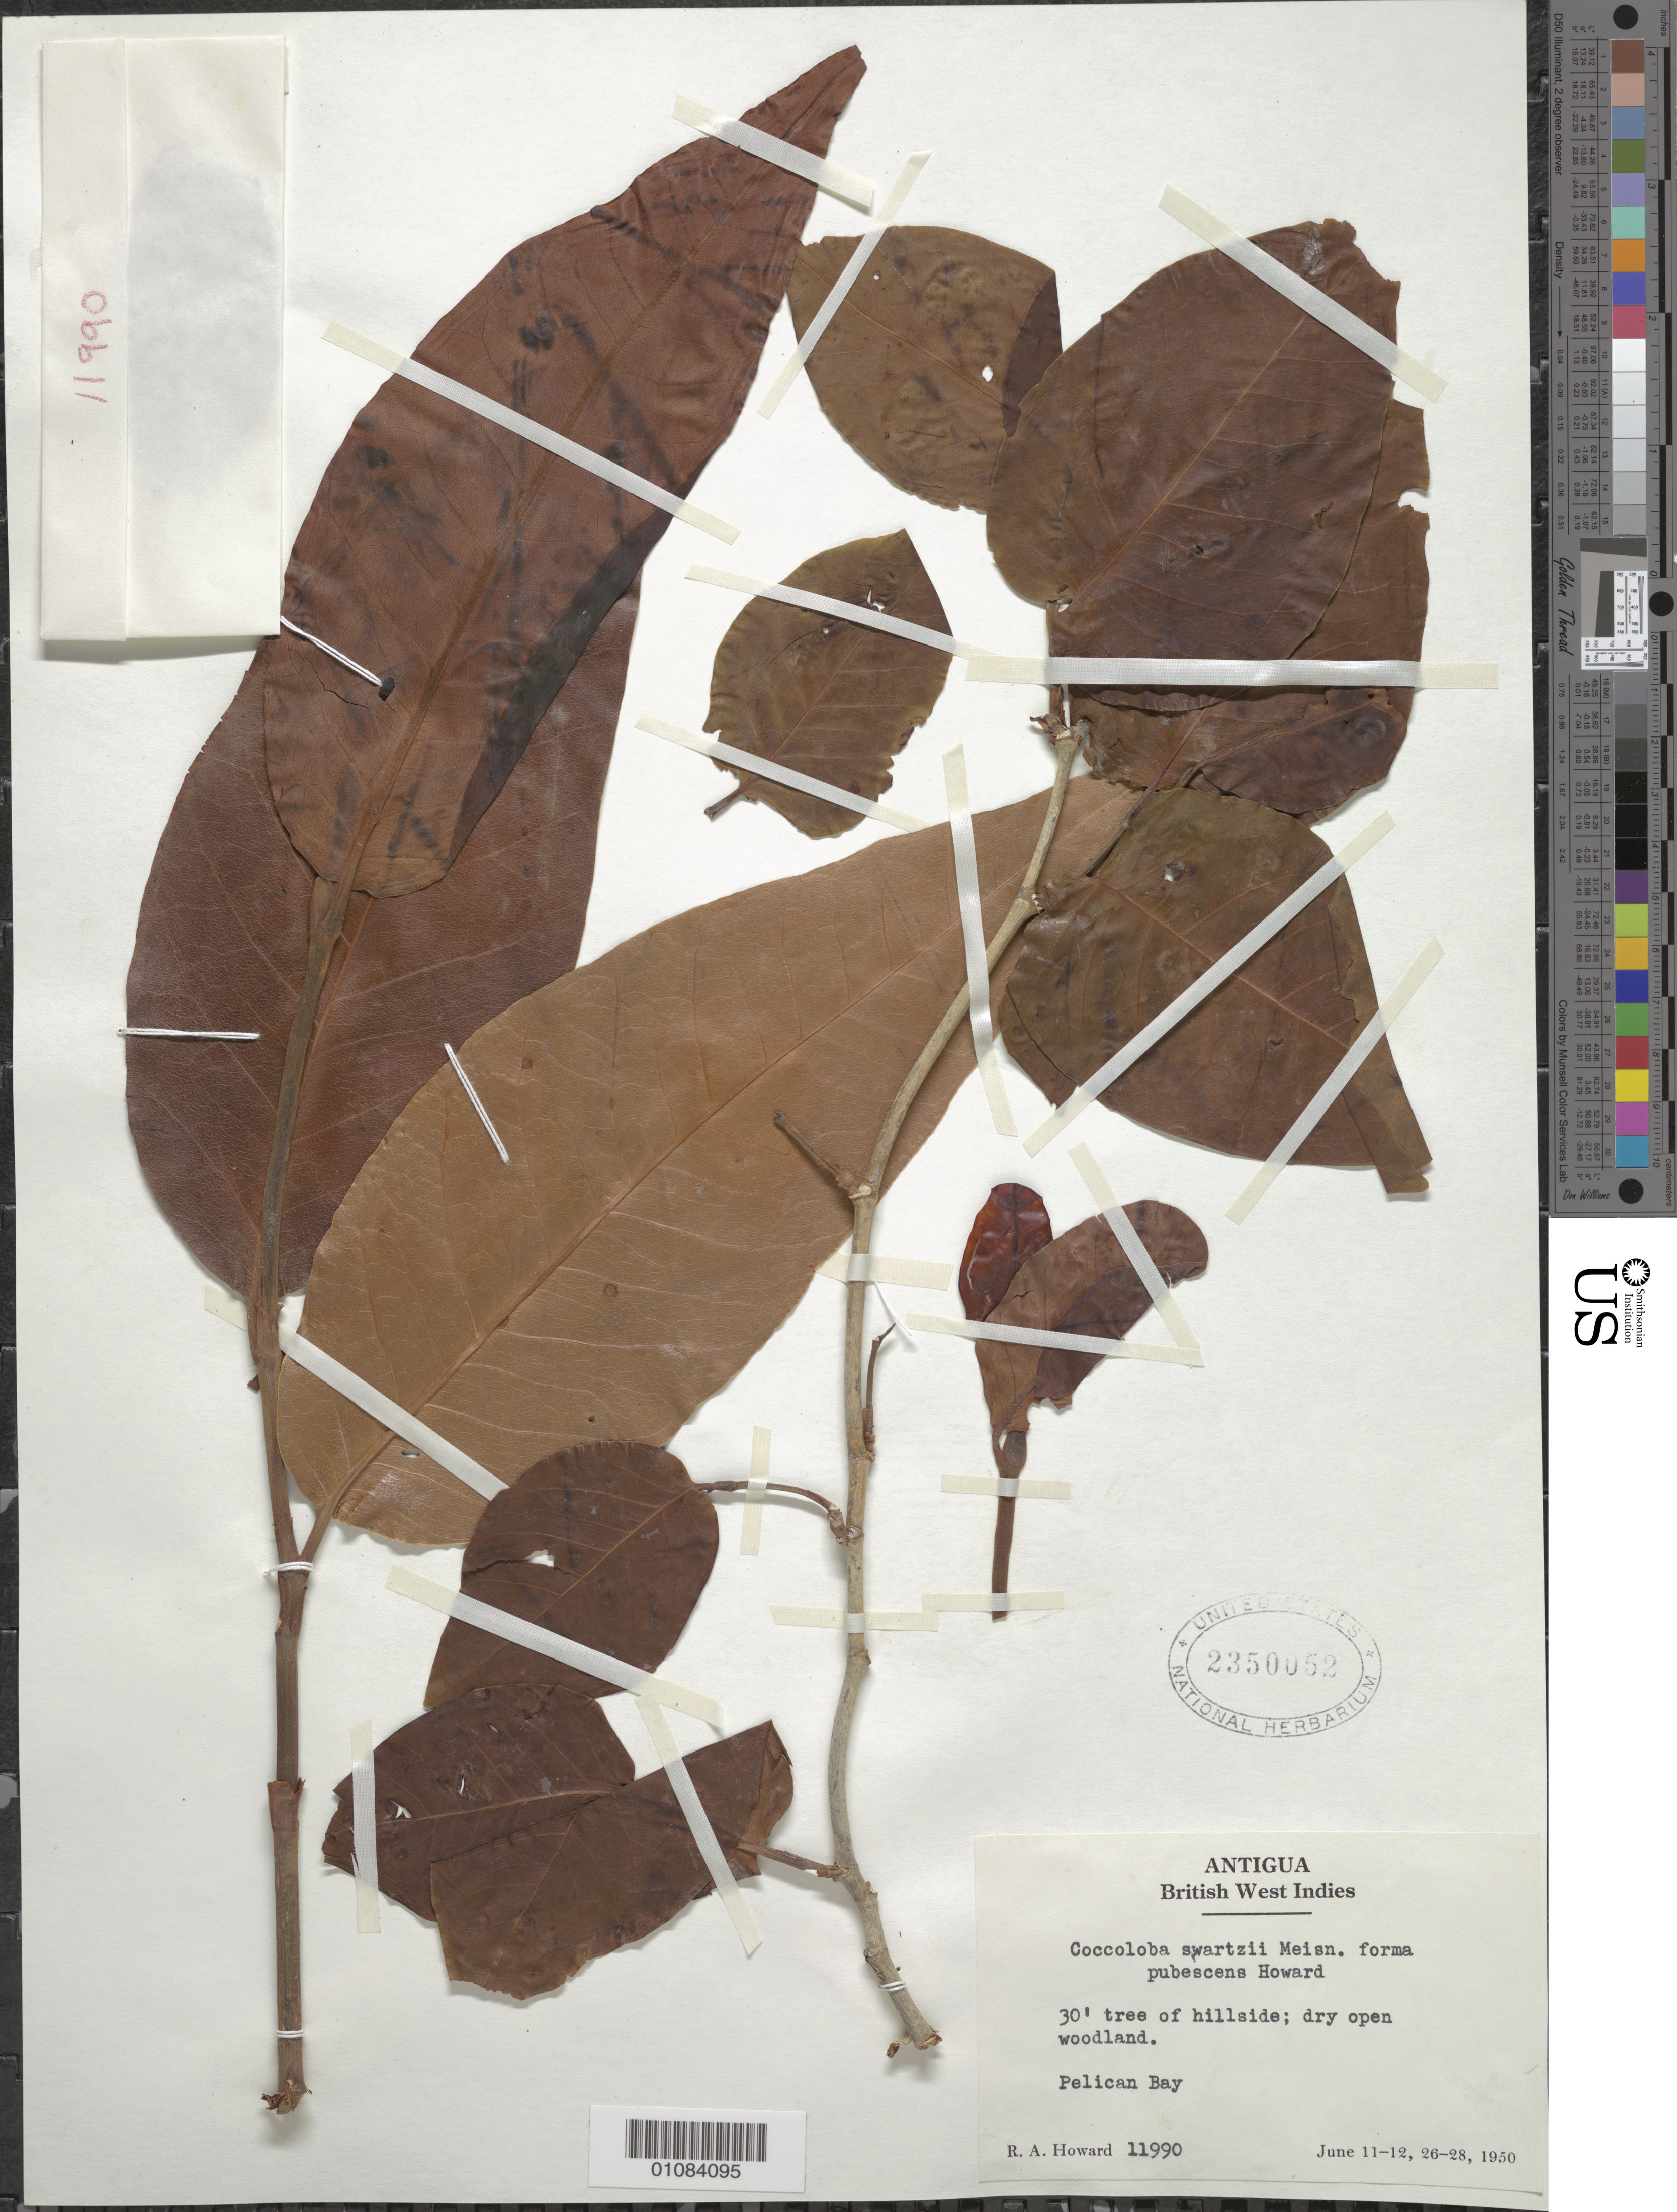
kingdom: Plantae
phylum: Tracheophyta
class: Magnoliopsida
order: Caryophyllales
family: Polygonaceae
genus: Coccoloba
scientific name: Coccoloba swartzii f. pubescens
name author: R.A. Howard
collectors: R. A. Howard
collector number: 11990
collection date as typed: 11 Jun 1950 to 28 Jun 1950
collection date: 1950-06-11/1950-06-28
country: Antigua and Barbuda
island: Barbuda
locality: Pelican Bay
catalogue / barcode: US 2350052